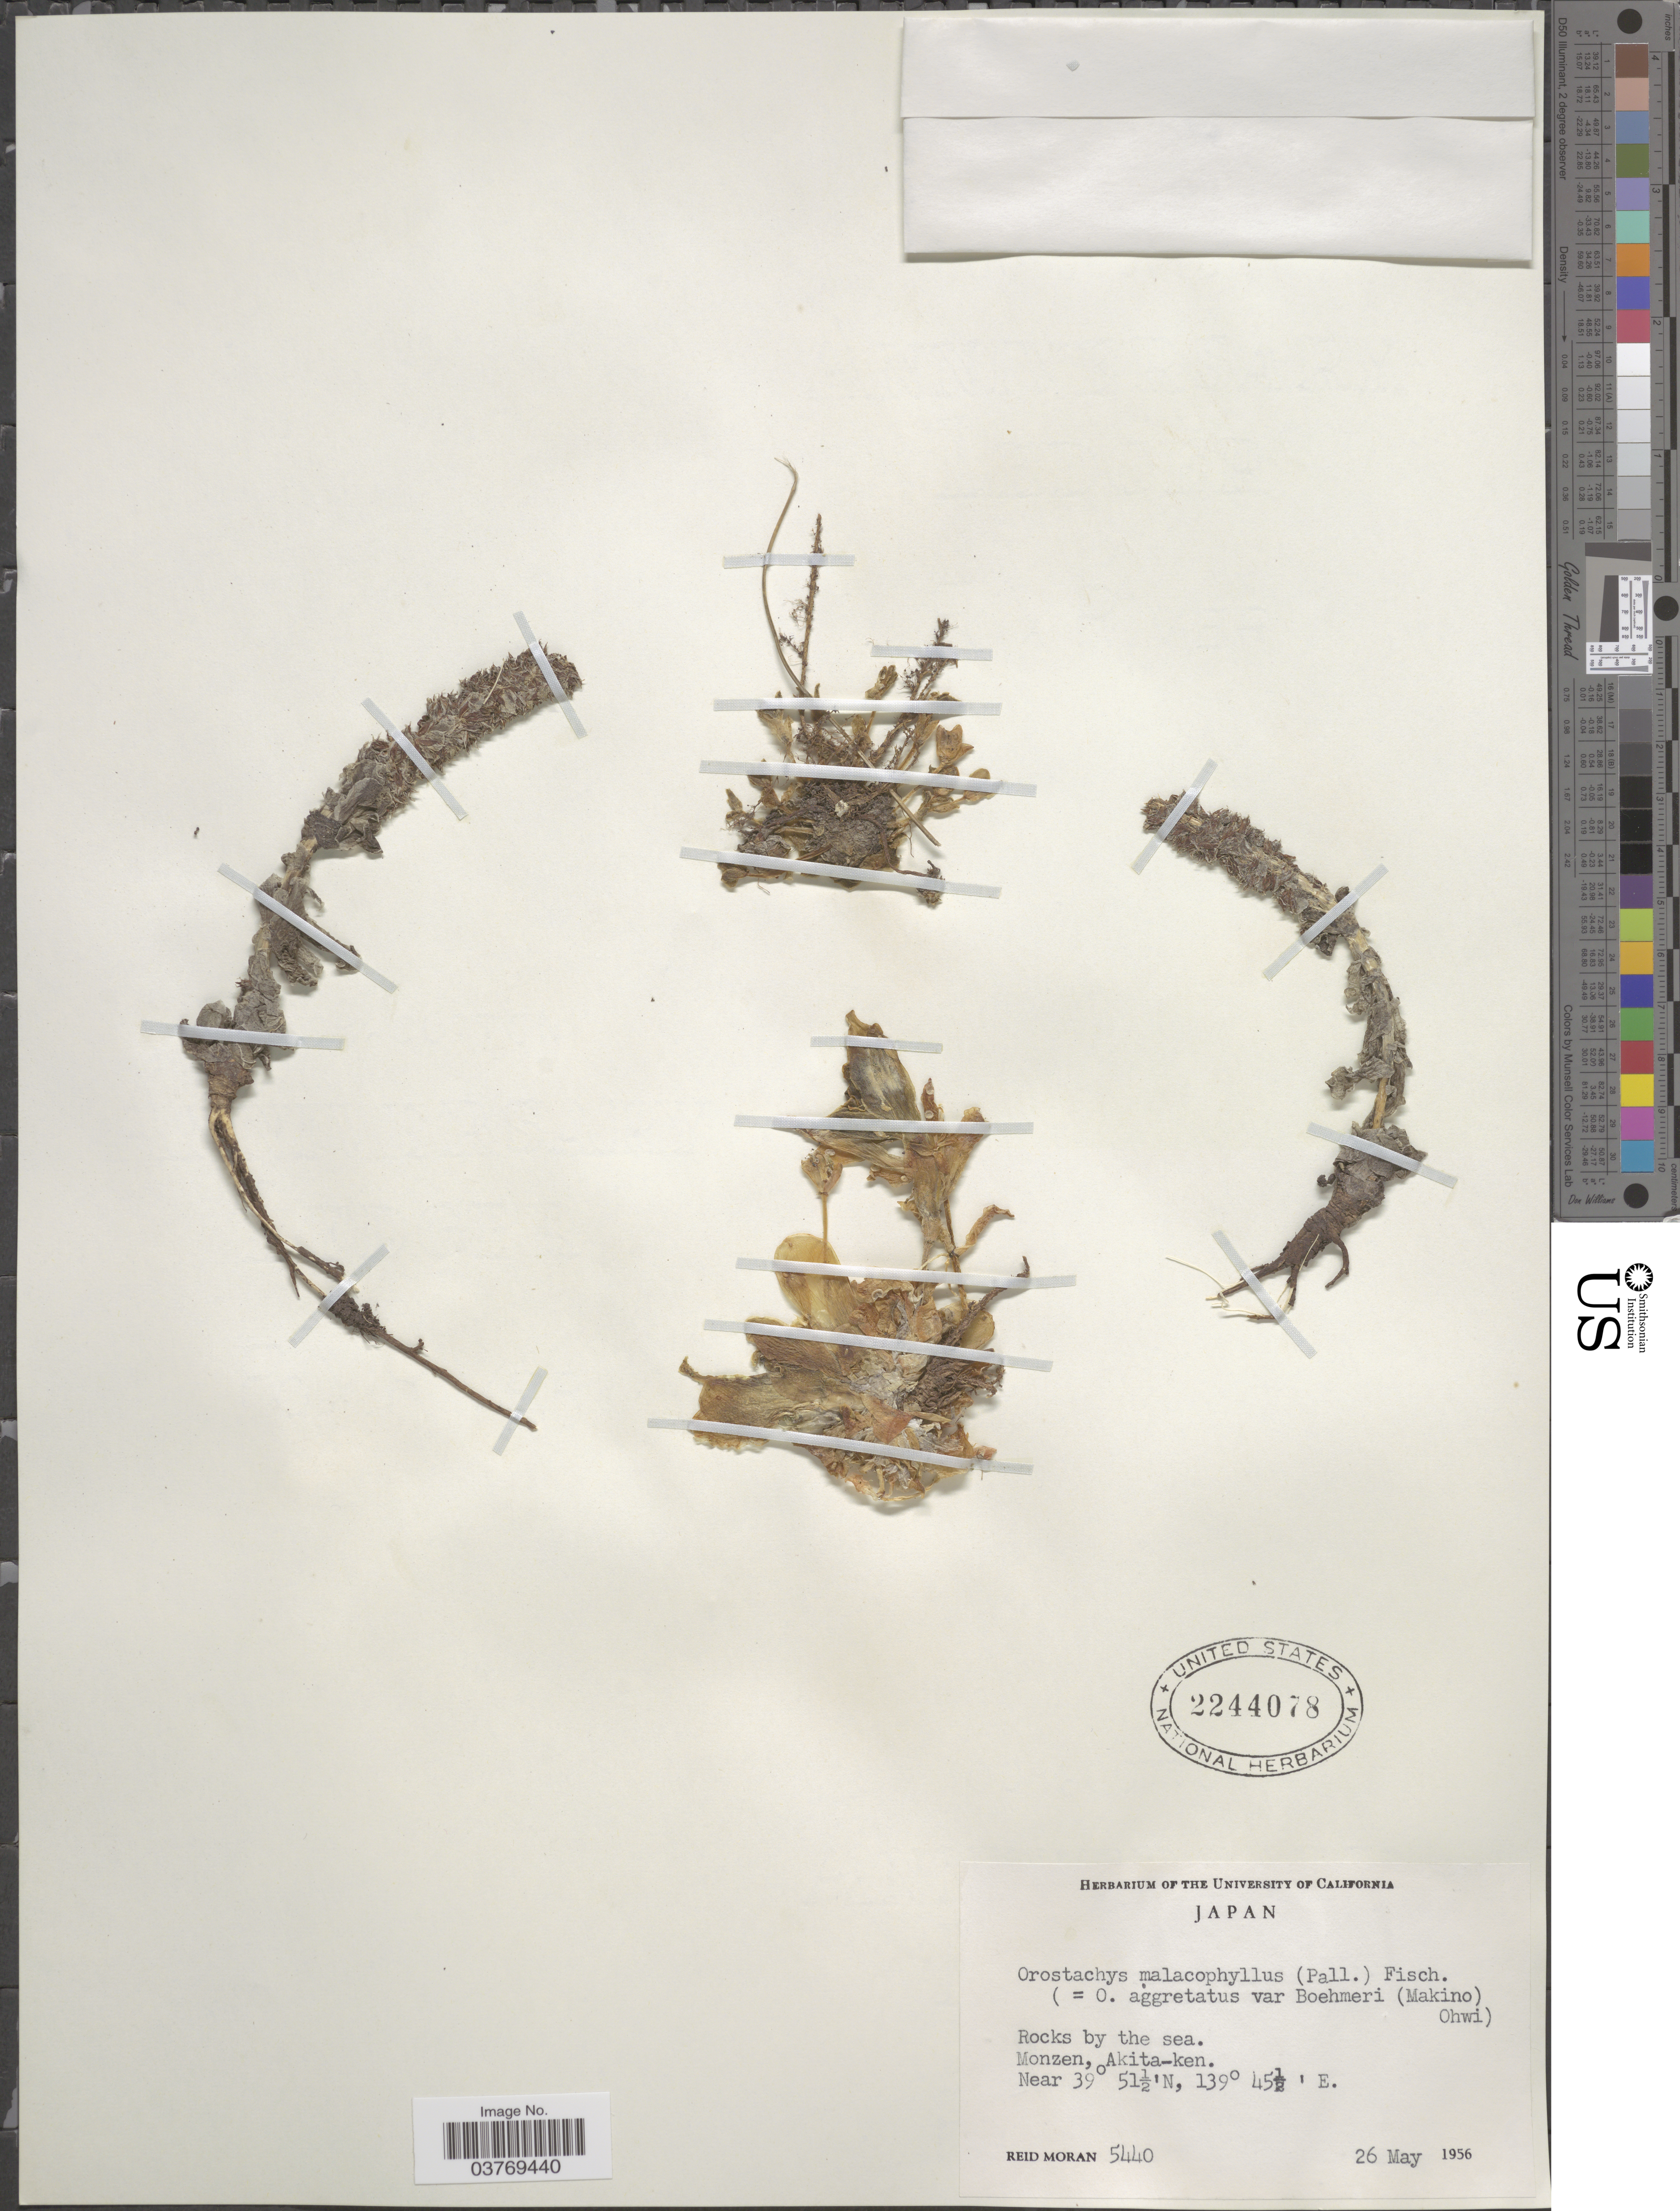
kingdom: Plantae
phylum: Tracheophyta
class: Magnoliopsida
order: Saxifragales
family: Crassulaceae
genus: Orostachys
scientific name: Orostachys malacophylla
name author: (Pall.) Fisch.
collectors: R. V. Moran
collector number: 5440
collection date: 1956-05-26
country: Japan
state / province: Akita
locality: Rocks by the sea. Monzen, Akita-ken.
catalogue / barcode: US 2244078